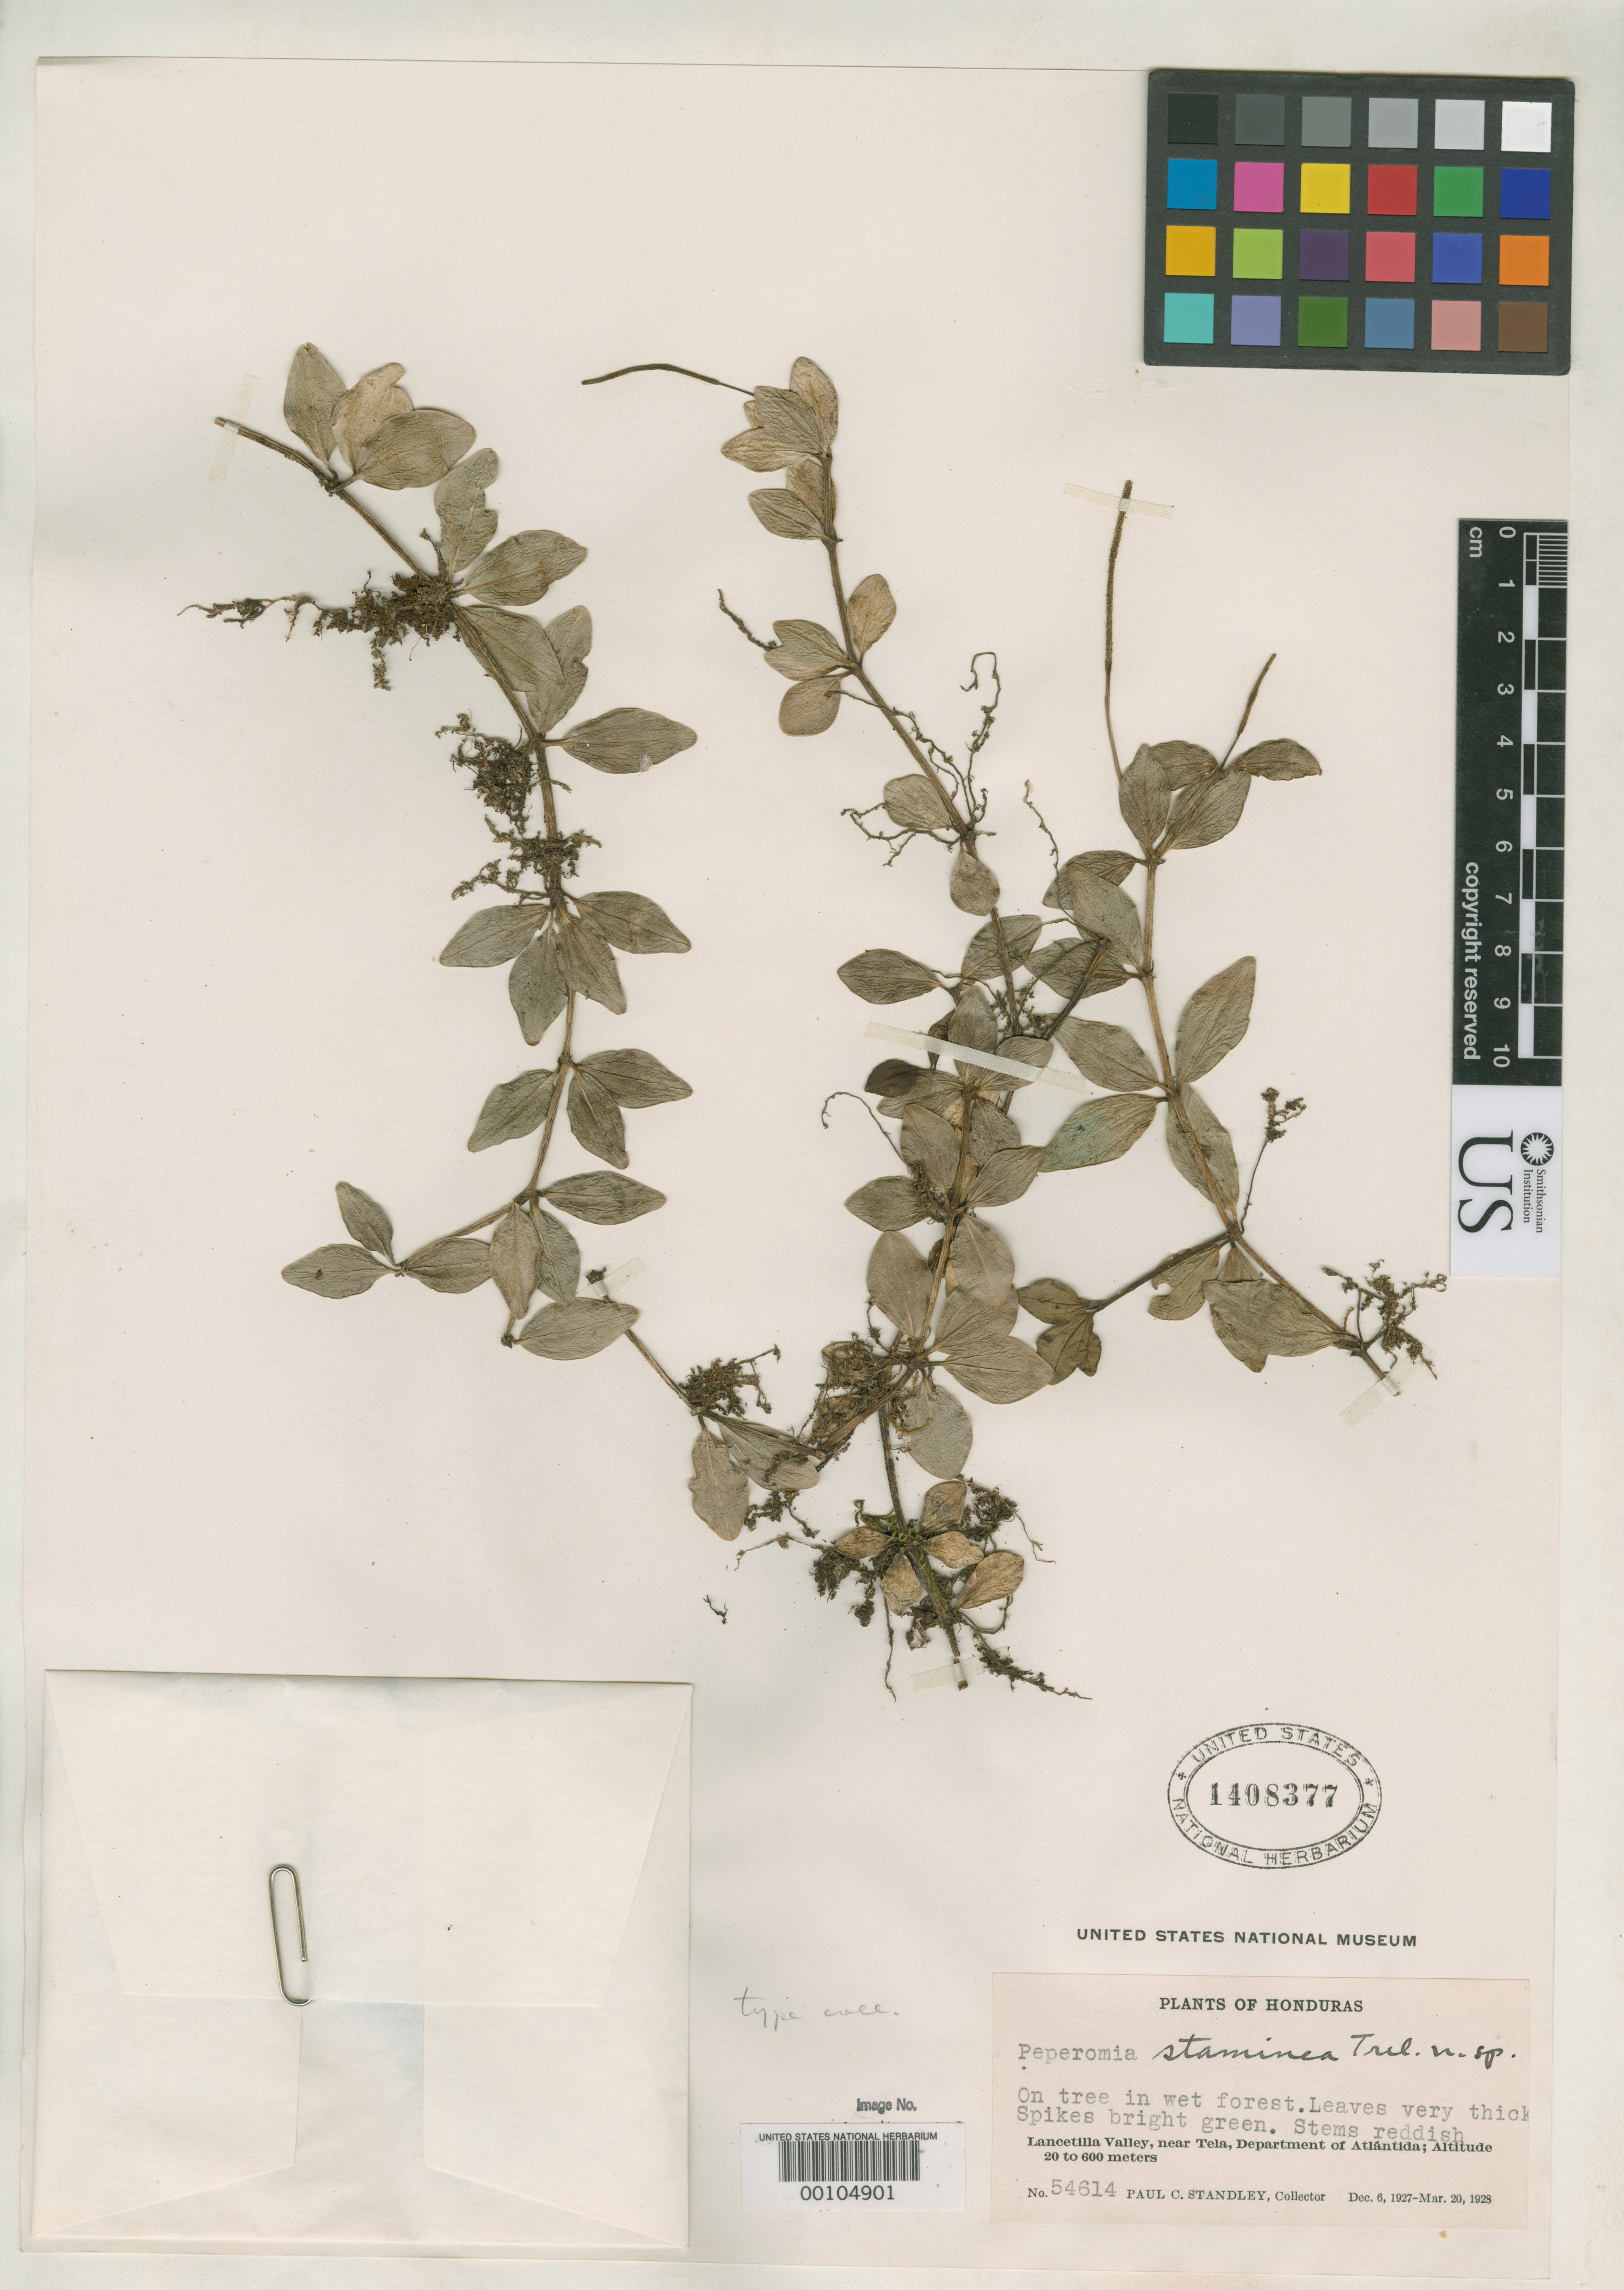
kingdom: Plantae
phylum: Tracheophyta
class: Magnoliopsida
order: Piperales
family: Piperaceae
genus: Peperomia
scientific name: Peperomia staminea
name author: Trel.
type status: Isotype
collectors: P. C. Standley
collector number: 54614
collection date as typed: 16 Jan 1928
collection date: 1928-01-16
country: Honduras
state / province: Atlántida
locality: Lancetilla Valley, near Tela.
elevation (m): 100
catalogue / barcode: US 1408377